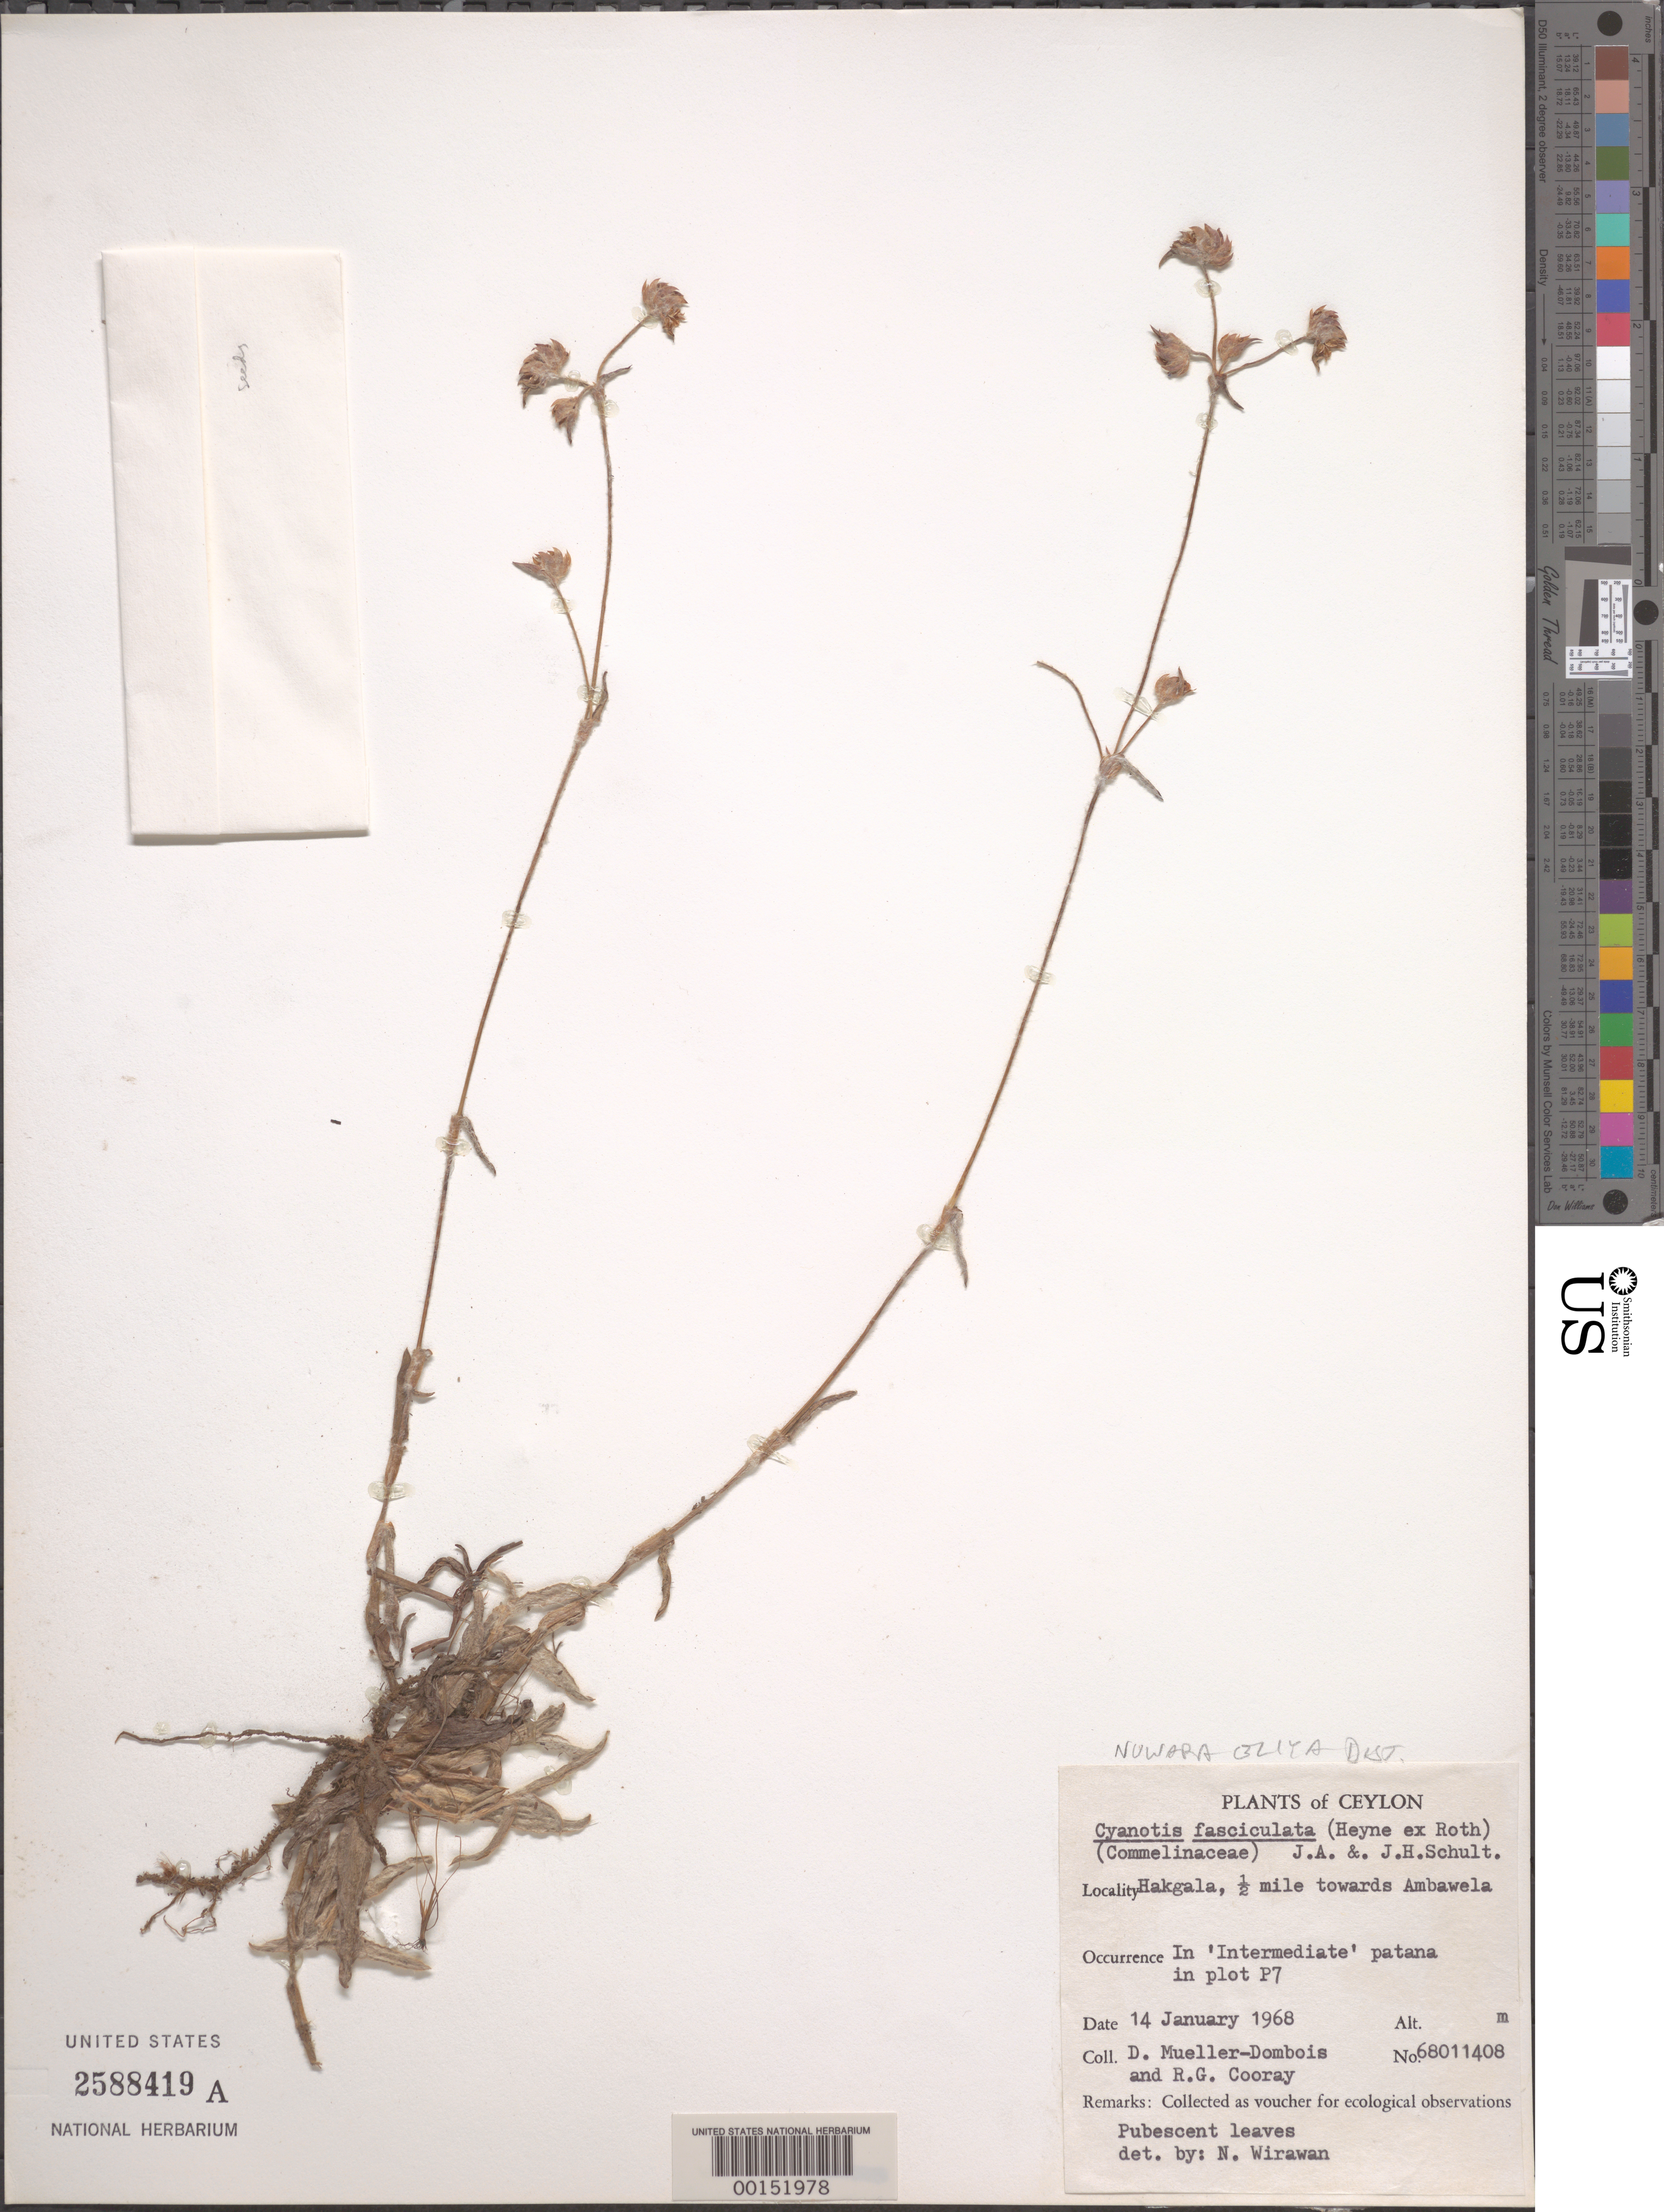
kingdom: Plantae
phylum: Tracheophyta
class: Liliopsida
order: Commelinales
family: Commelinaceae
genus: Cyanotis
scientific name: Cyanotis thwaitesii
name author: Hassk.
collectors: D. Mueller-Dombois & R. Cooray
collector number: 68011408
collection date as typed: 14 Jan 1968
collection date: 1968-01-14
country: Sri Lanka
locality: Hakgala, towards ambawela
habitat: Intermediate patana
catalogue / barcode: US 2588419A